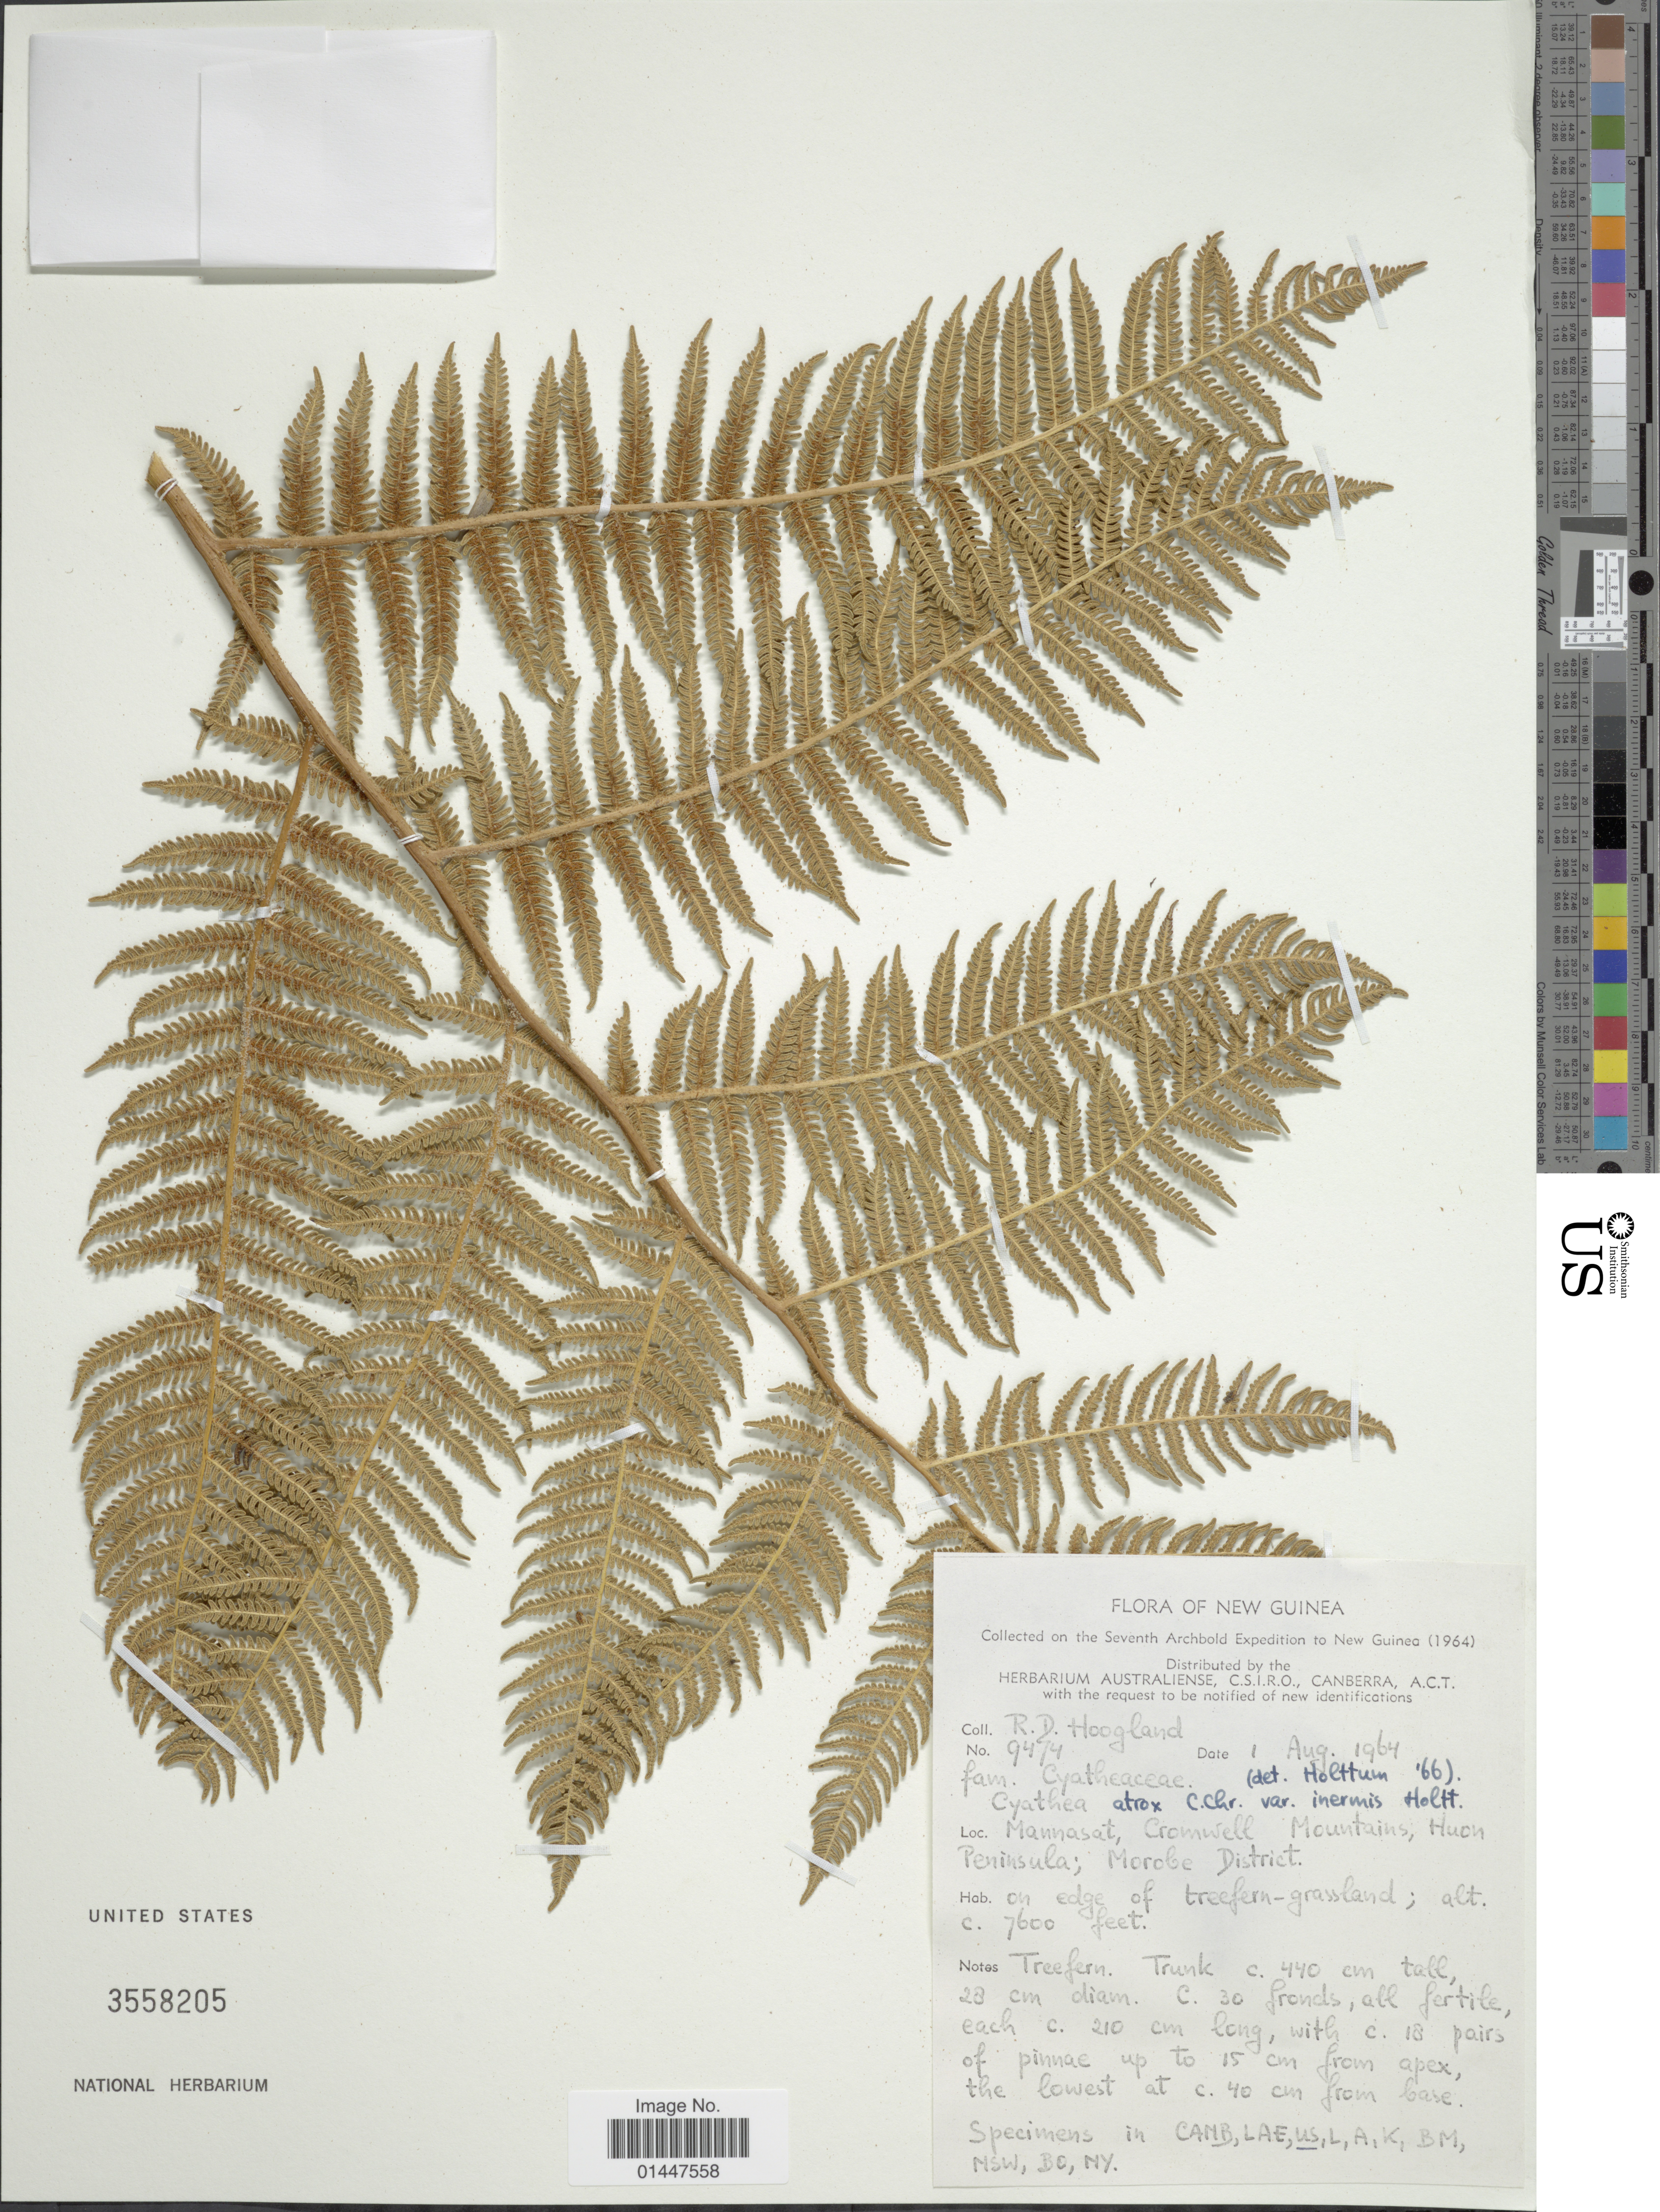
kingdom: Plantae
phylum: Tracheophyta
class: Polypodiopsida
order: Cyatheales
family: Cyatheaceae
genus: Sphaeropteris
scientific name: Sphaeropteris atrox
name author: (C. Chr.) R.M. Tryon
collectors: R. D. Hoogland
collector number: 9474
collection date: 1964-08-01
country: Papua New Guinea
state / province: Morobe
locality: New Guinea. Mannasat, Cromwell Mountains, Huon Peninsula; Morobe District.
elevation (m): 2316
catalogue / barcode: US 3558205